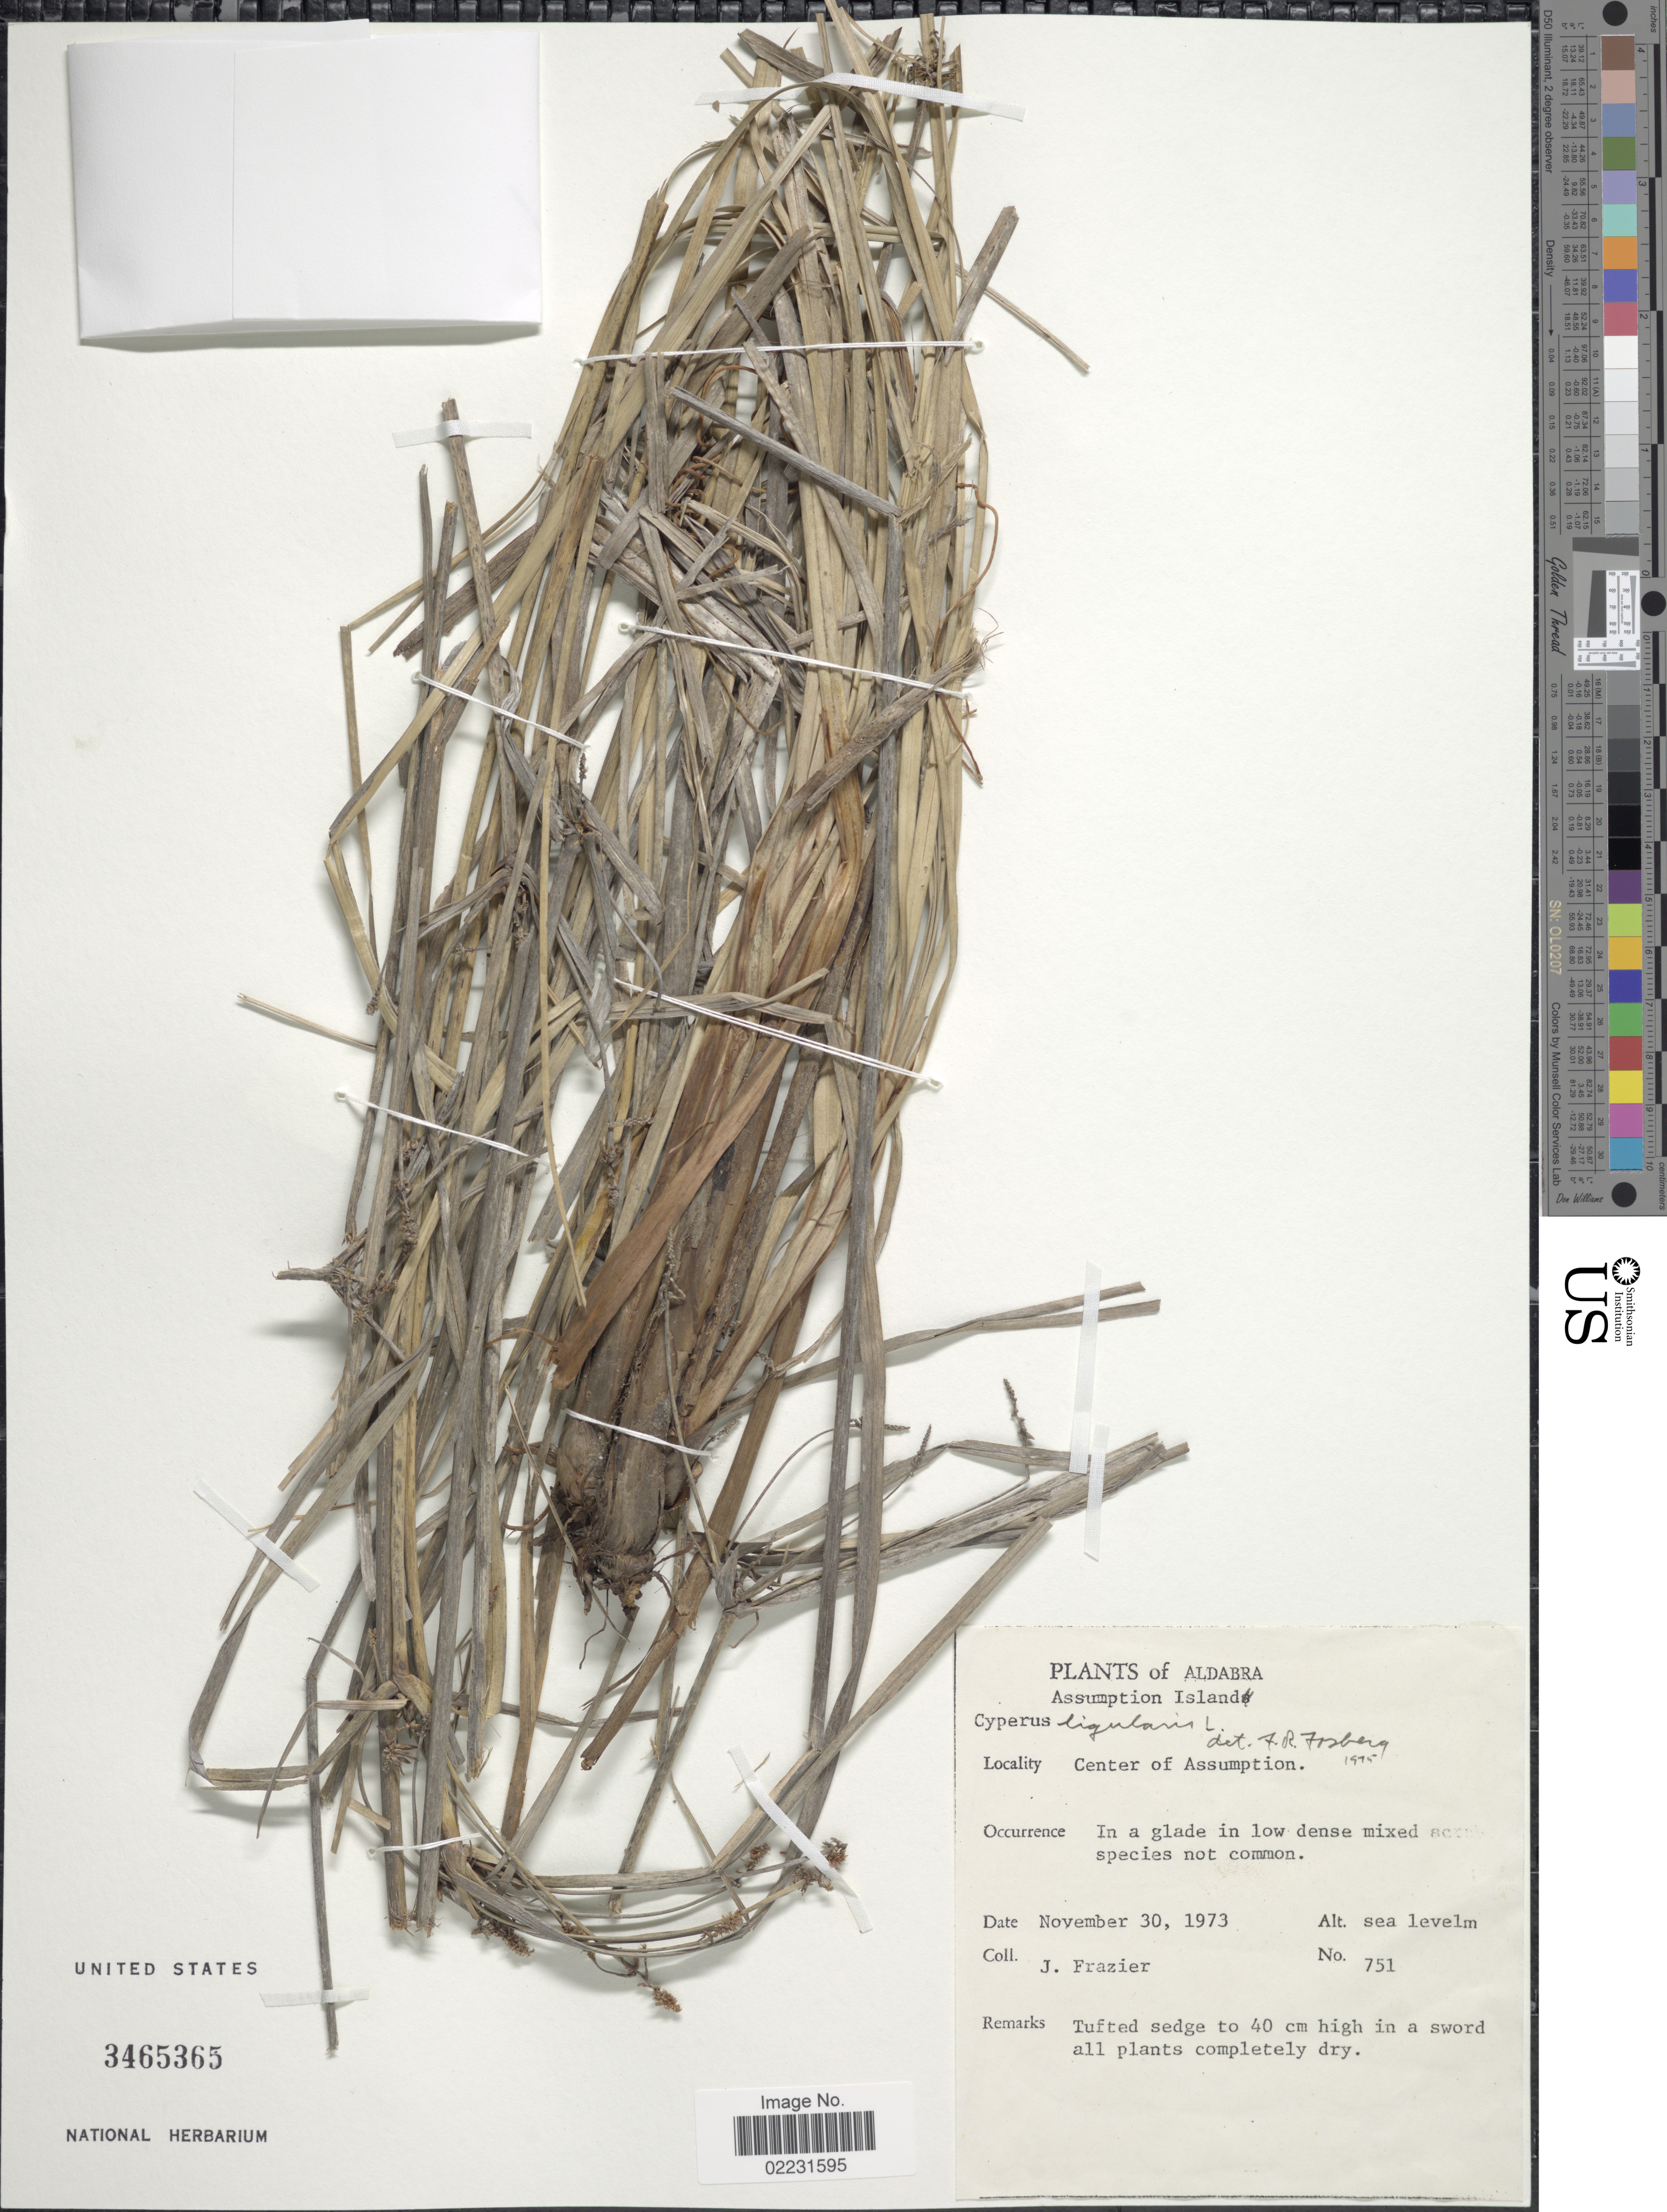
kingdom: Plantae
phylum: Tracheophyta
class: Liliopsida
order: Poales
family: Cyperaceae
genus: Cyperus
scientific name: Cyperus ligularis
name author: L.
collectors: J. Frazier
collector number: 751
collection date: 1973-11-30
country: Seychelles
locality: Aldabra, Assumption Island, Center of Assumption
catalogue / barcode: US 3465365